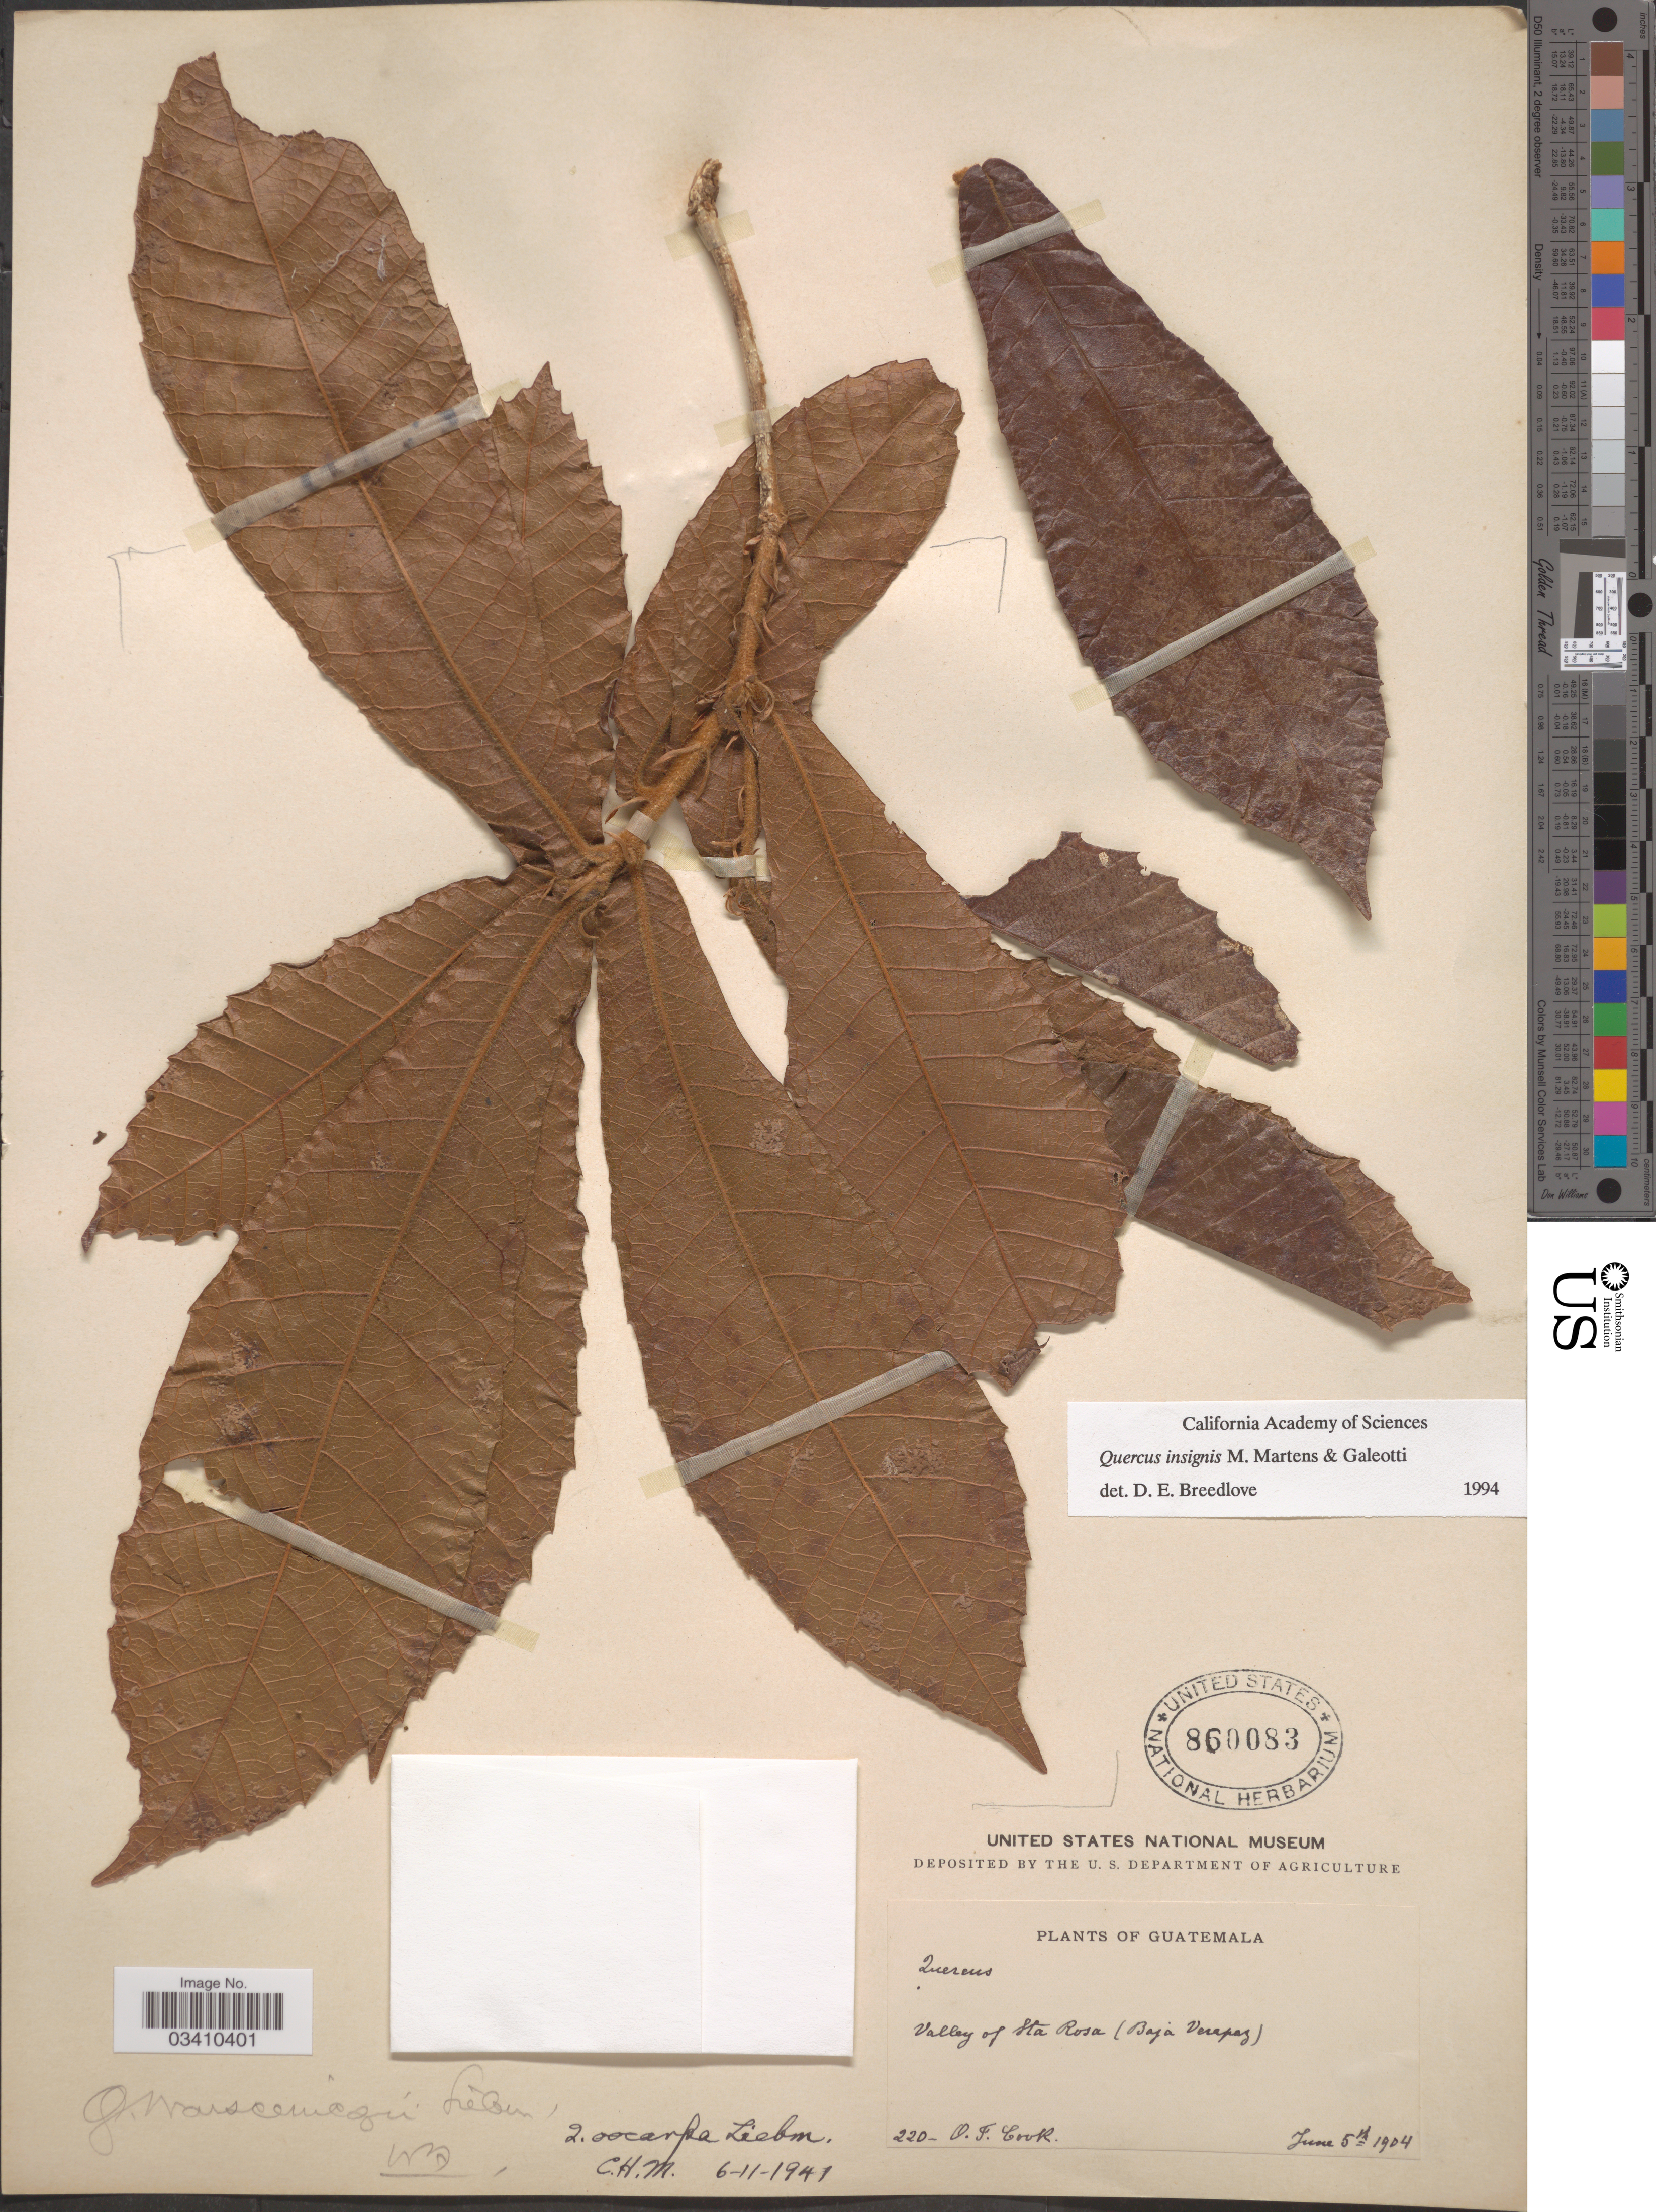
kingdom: Plantae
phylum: Tracheophyta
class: Magnoliopsida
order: Fagales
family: Fagaceae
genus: Quercus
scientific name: Quercus insignis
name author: M. Martens & Galeotti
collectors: O. F. Cook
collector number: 220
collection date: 1904-06-05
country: Guatemala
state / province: Baja Verapaz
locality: Valley of Sta Rosa.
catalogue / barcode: US 860083